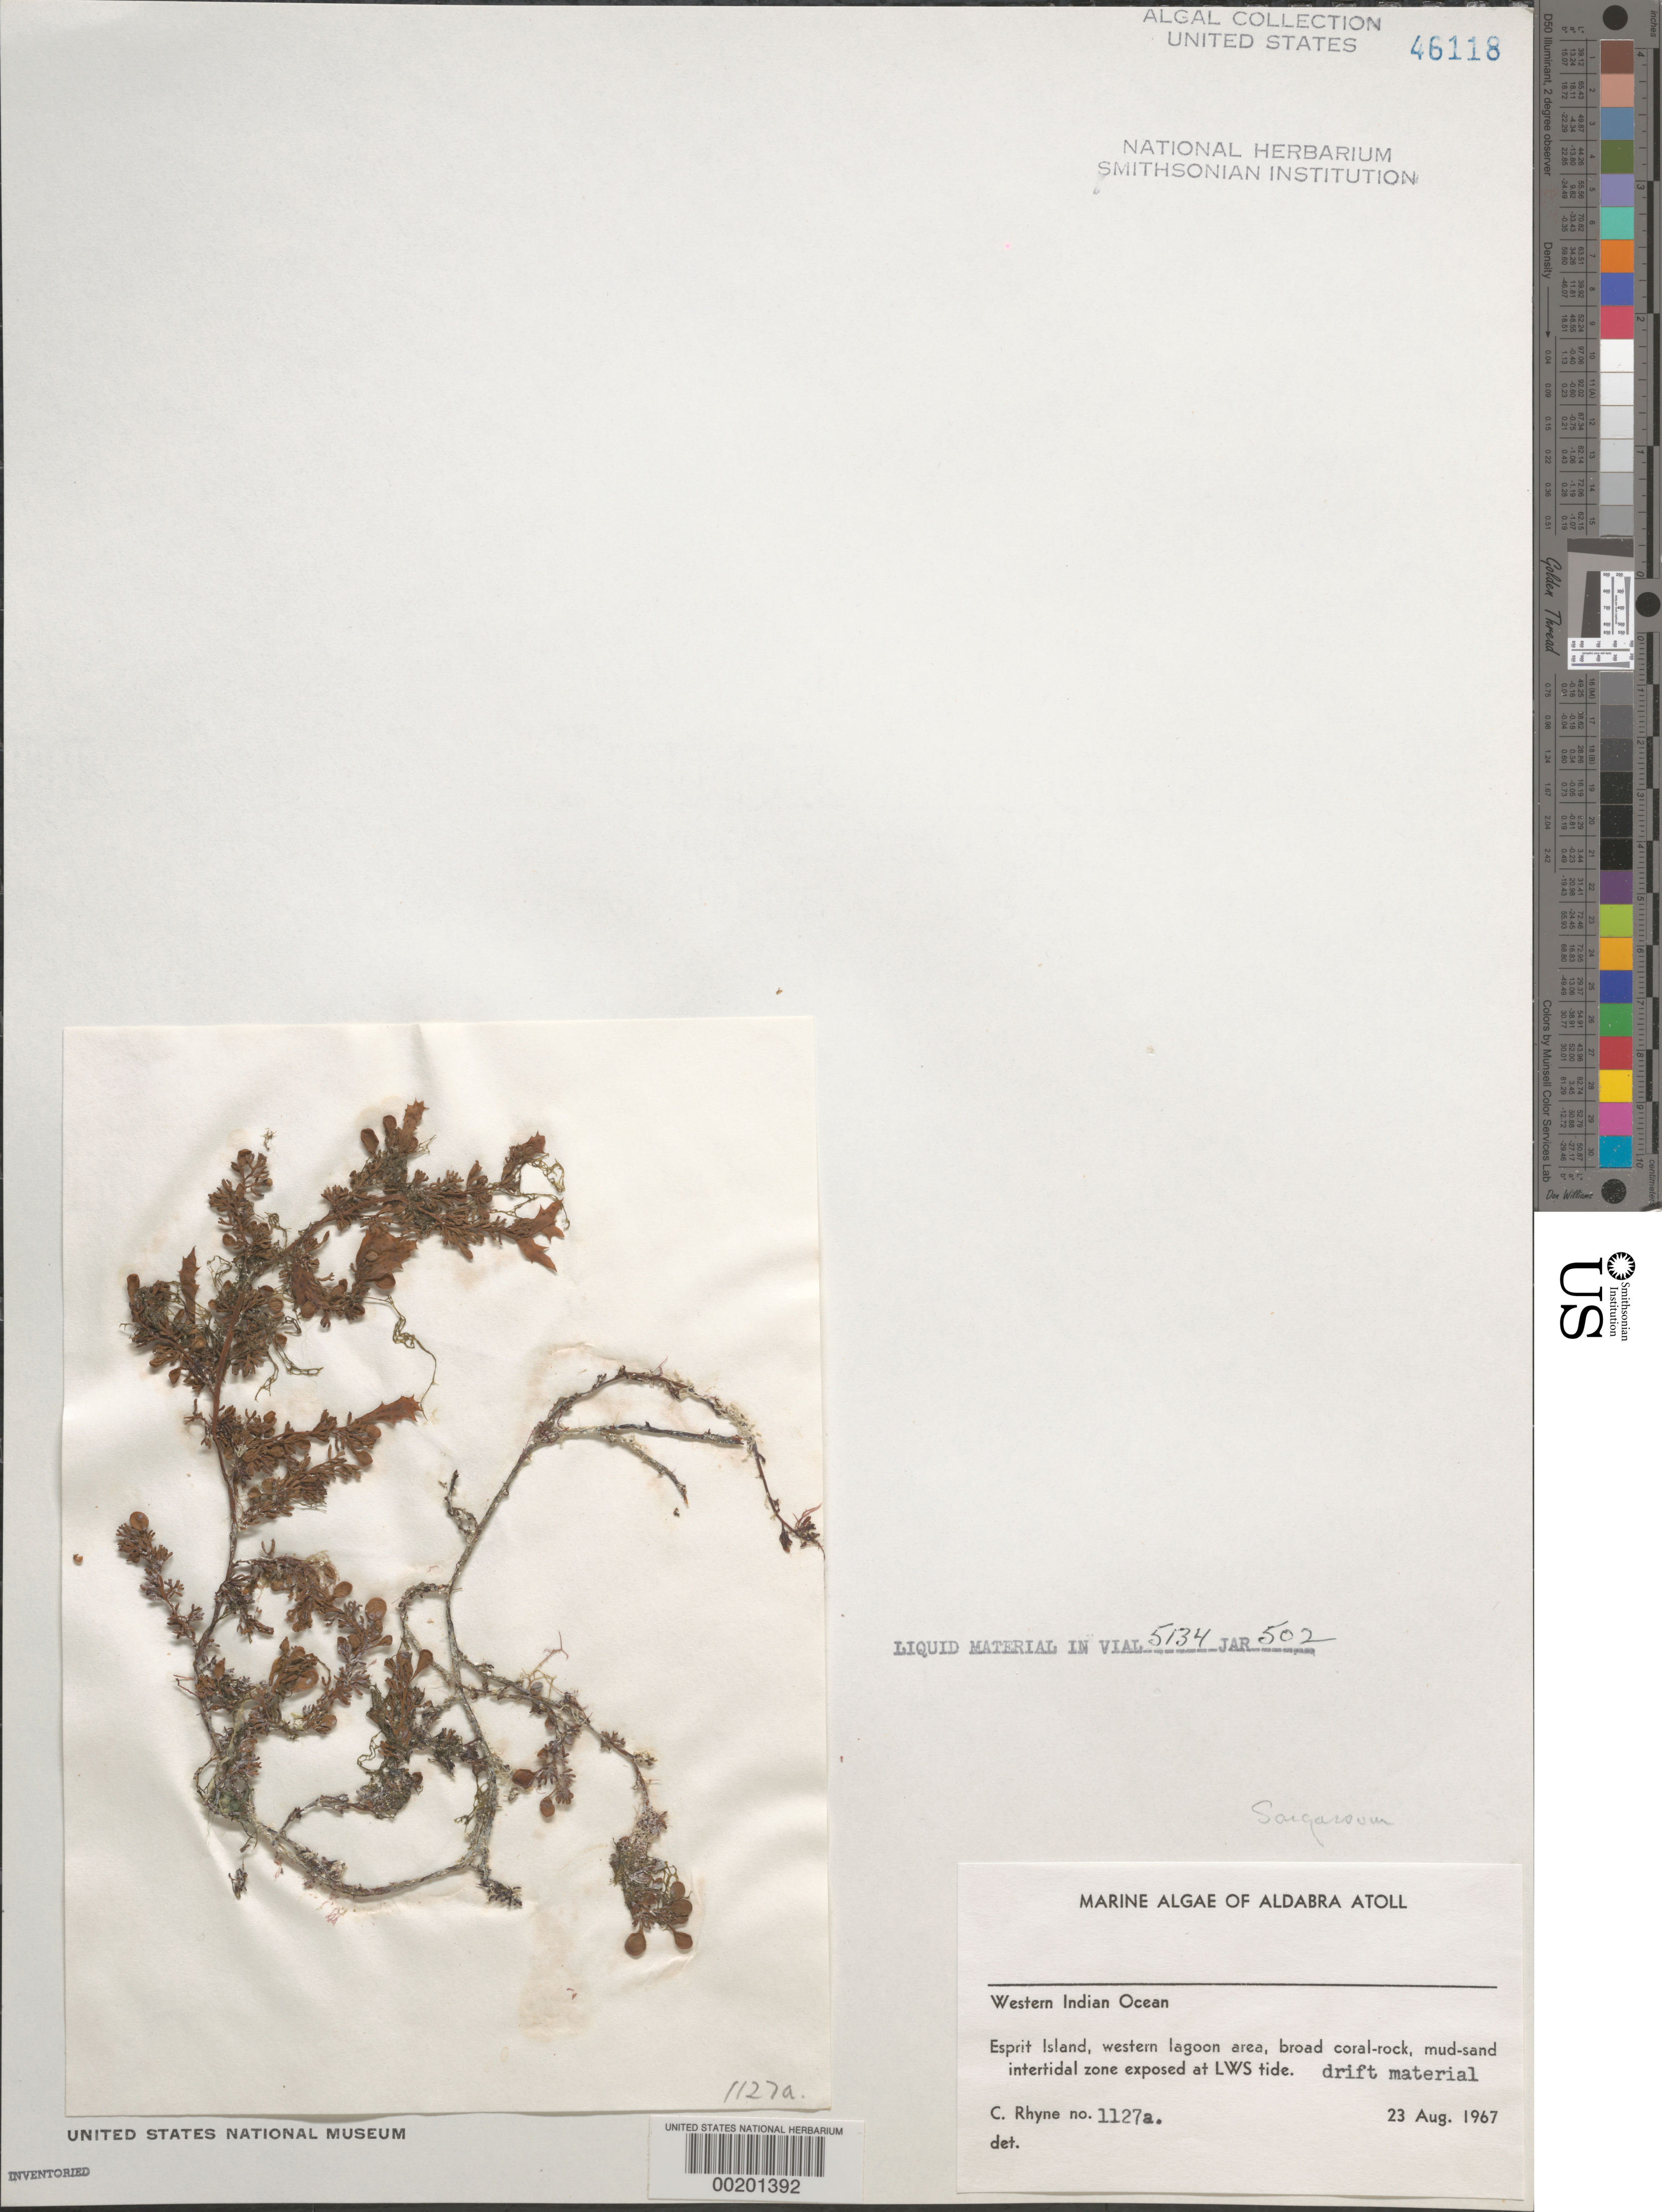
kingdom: Chromista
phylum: Ochrophyta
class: Phaeophyceae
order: Fucales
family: Sargassaceae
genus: Sargassum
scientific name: Sargassum sp.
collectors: C. Rhyne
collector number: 1127a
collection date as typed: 23 Aug 1967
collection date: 1967-08-23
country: Seychelles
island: Aldabra Atoll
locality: Ile Esprit, Western lagoon area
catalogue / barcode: US 46118